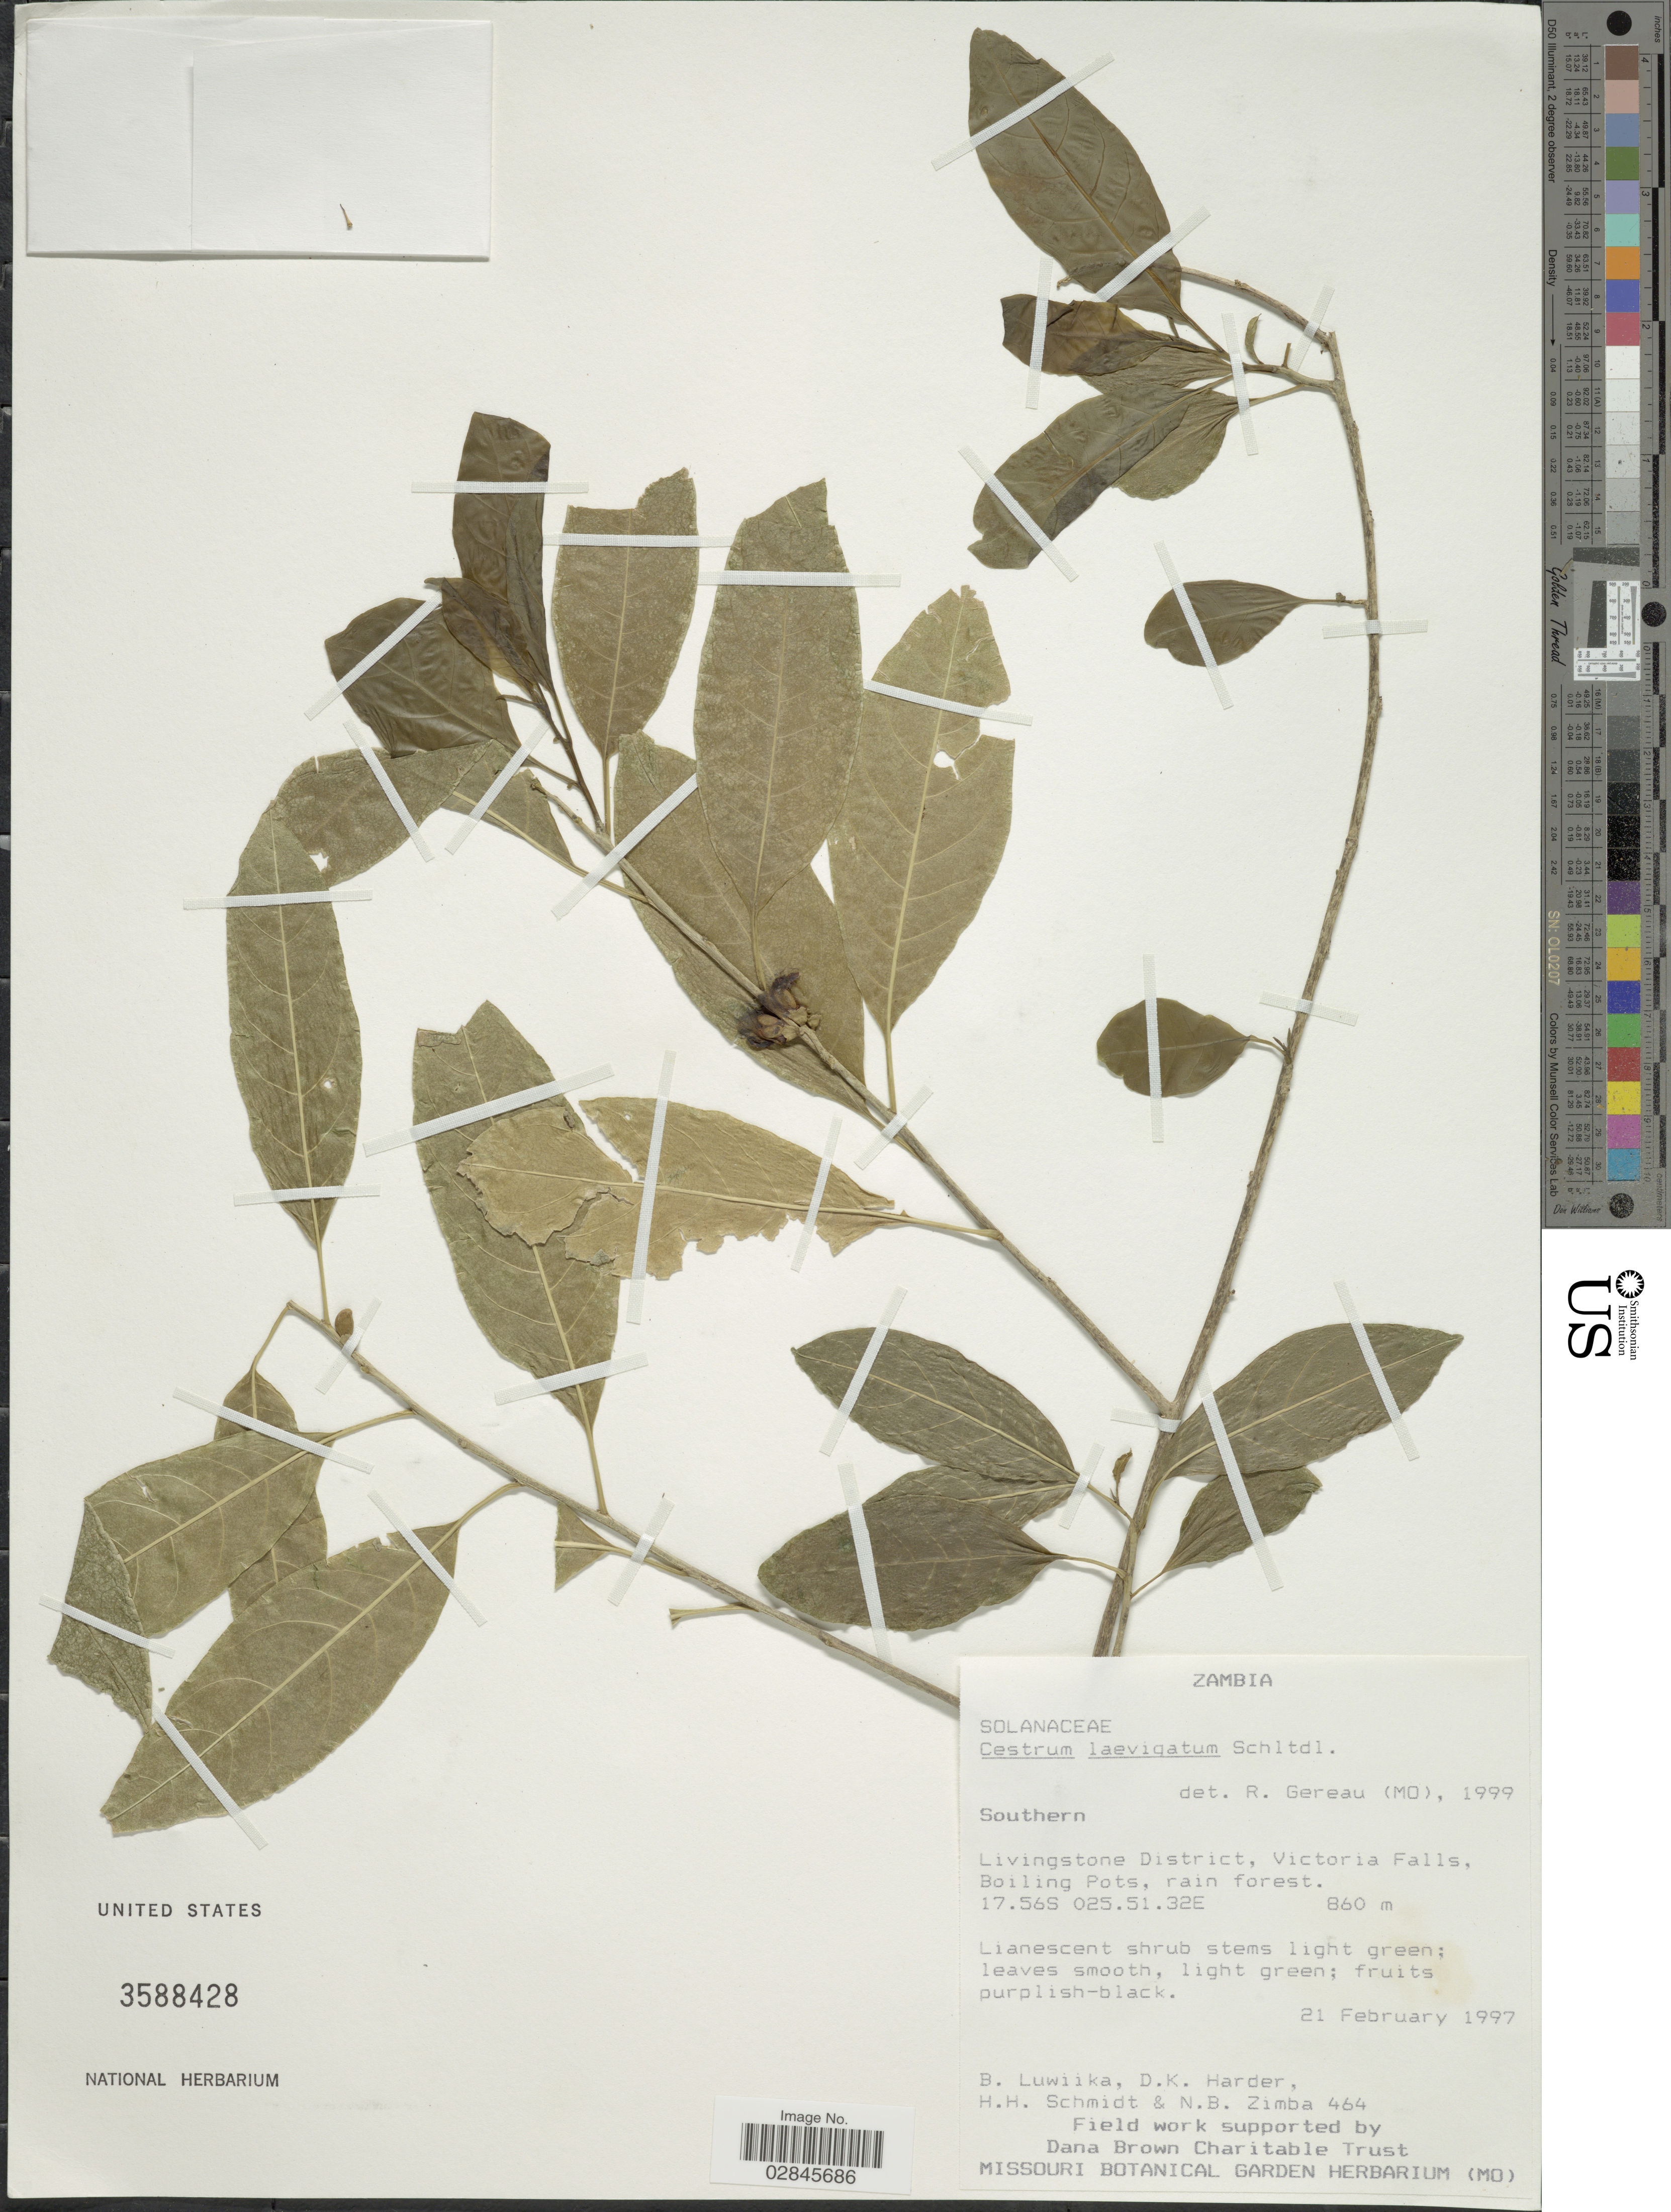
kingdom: Plantae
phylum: Tracheophyta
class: Magnoliopsida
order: Solanales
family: Solanaceae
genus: Cestrum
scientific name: Cestrum laevigatum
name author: Schltdl.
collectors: B. Luwiika, D. Harder, H. H. Schmidt & N. B. Zimba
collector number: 464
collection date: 1997-02-21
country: Zambia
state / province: Southern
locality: Livingstone District, Victoria Falls, Boiling Pots.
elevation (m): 860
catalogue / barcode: US 3588428